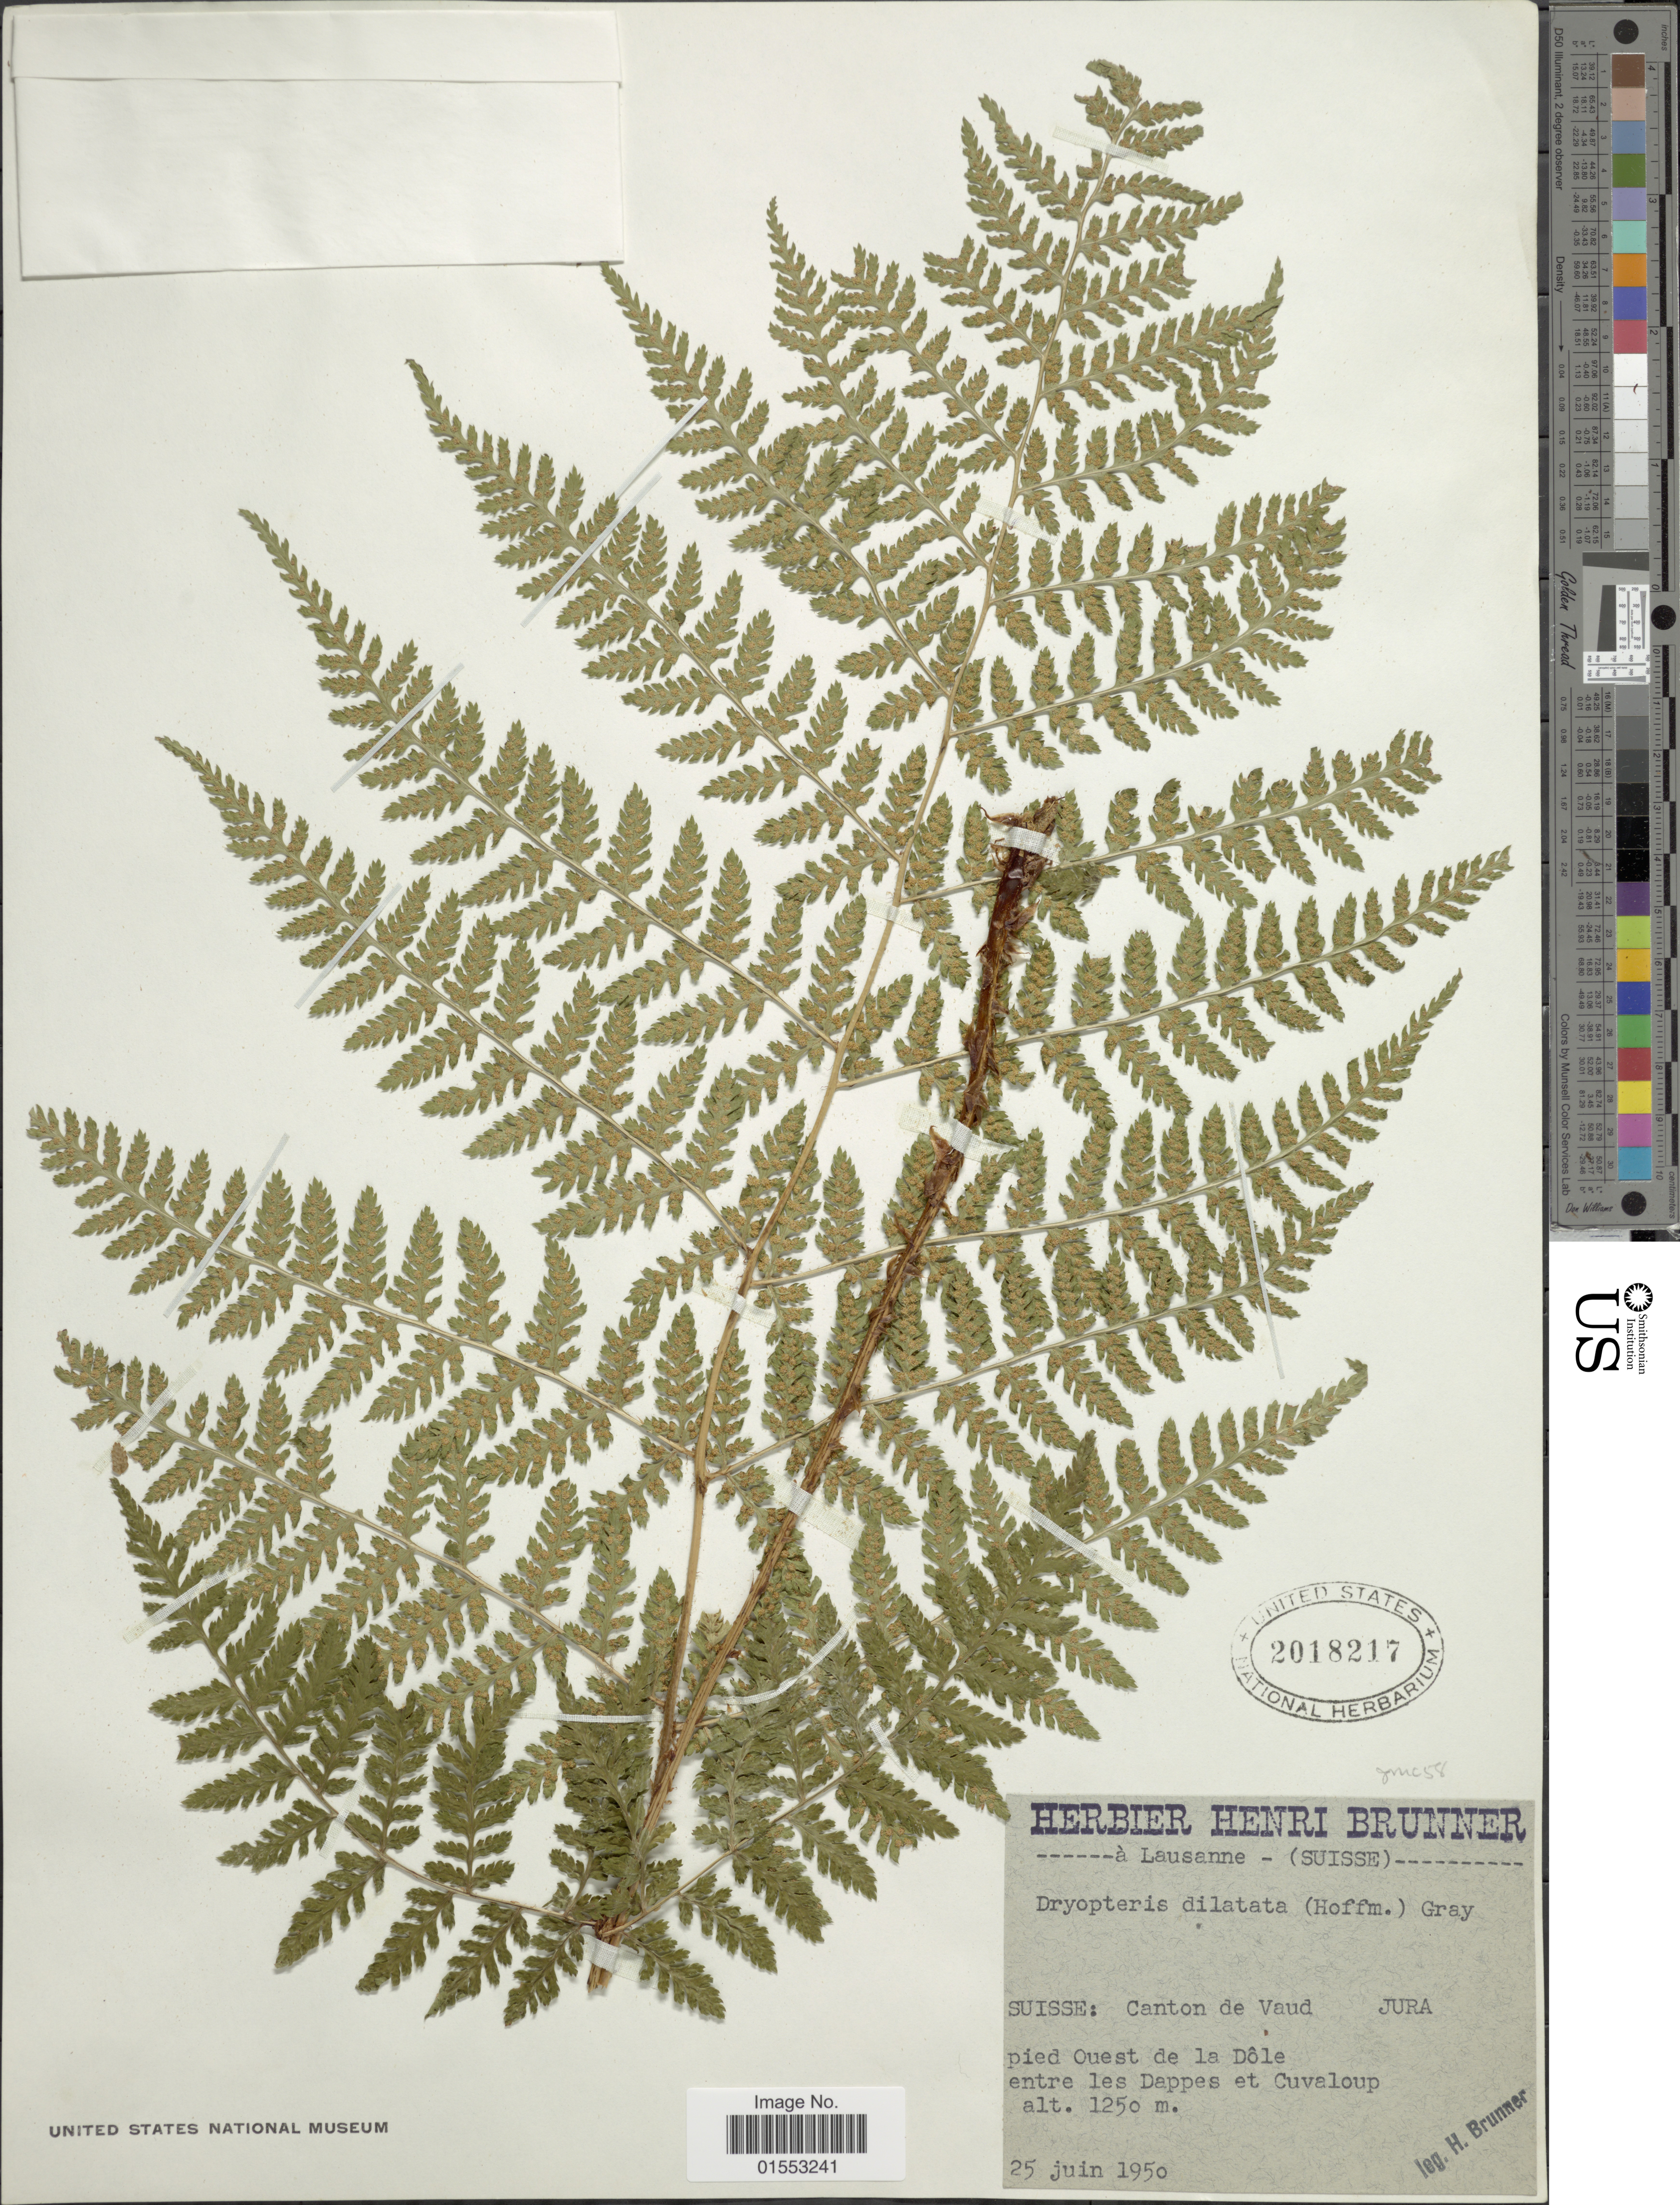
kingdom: Plantae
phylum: Tracheophyta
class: Polypodiopsida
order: Polypodiales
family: Dryopteridaceae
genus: Dryopteris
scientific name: Dryopteris dilatata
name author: (Hoffm.) A. Gray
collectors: H. Brunner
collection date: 1950-06-25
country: Switzerland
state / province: Jura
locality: Suisse: canton de Vaud: Jura. Pied OUest de la Dole entr les Dappes et Cuveloup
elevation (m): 1250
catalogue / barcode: US 2018217